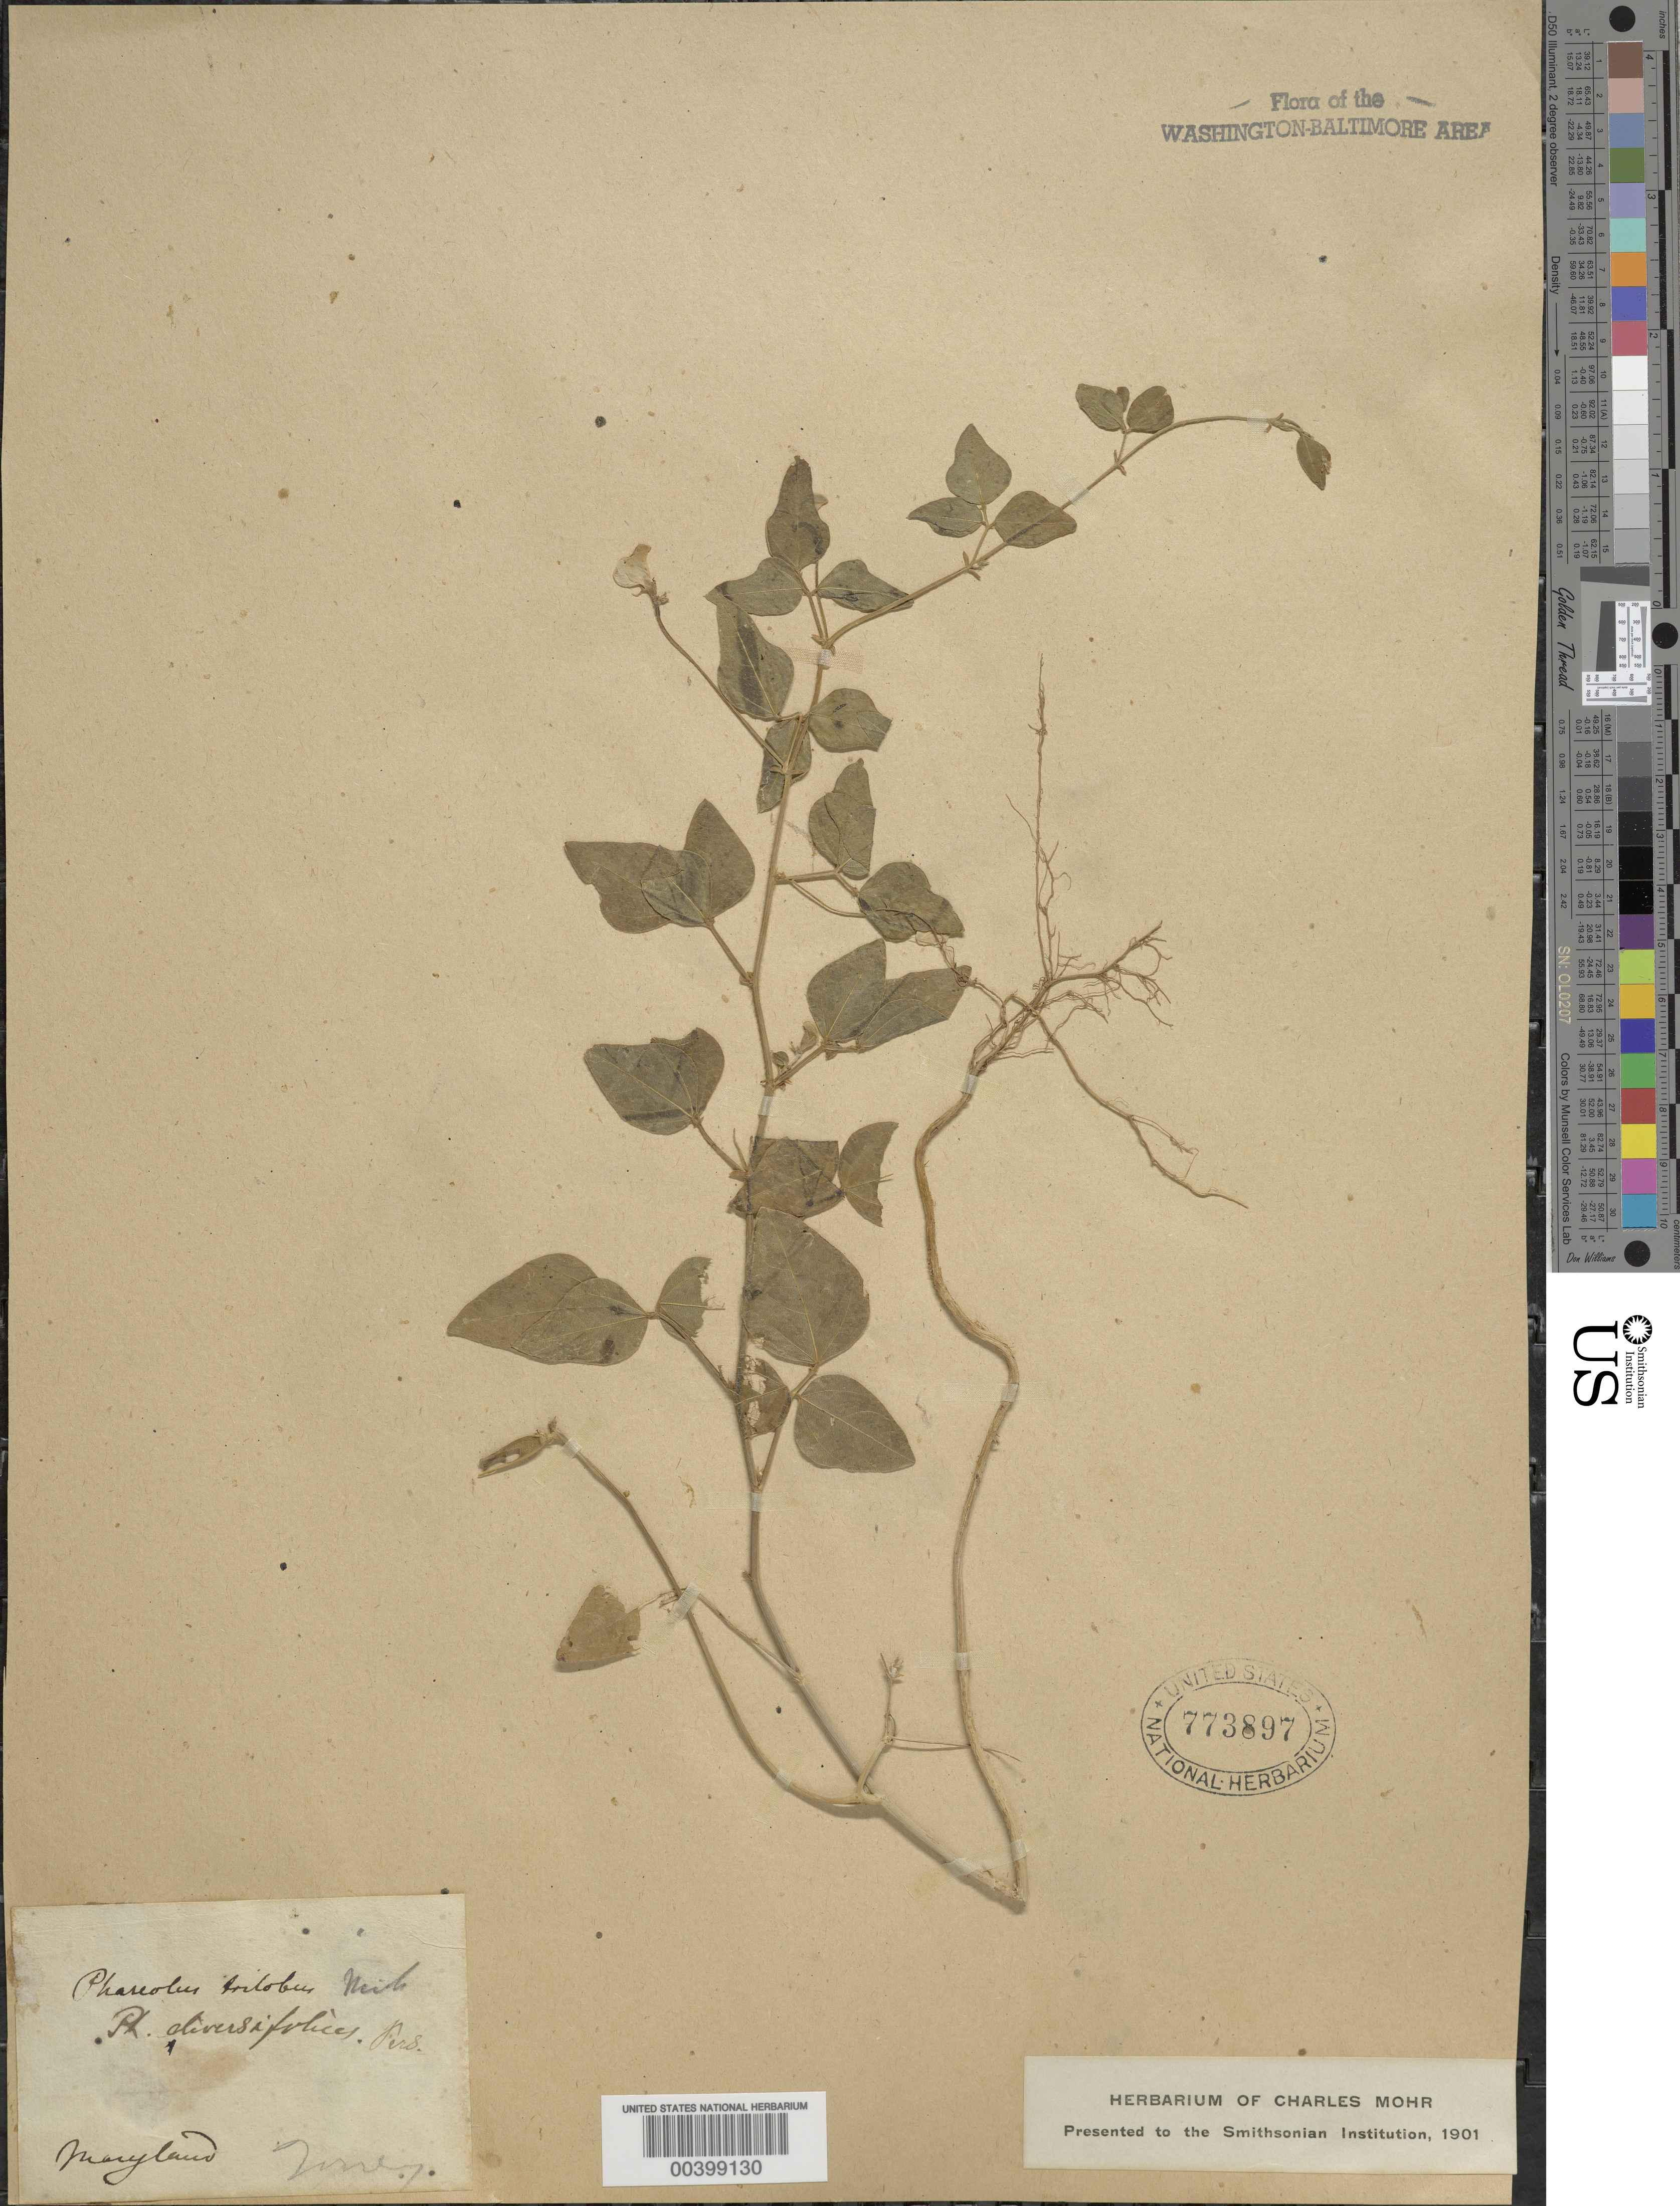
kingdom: Plantae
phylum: Tracheophyta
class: Magnoliopsida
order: Fabales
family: Fabaceae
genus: Strophostyles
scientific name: Strophostyles umbellata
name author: (Muhl. ex Willd.) Britton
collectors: G. Vasey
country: United States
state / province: Maryland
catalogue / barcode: US 773897